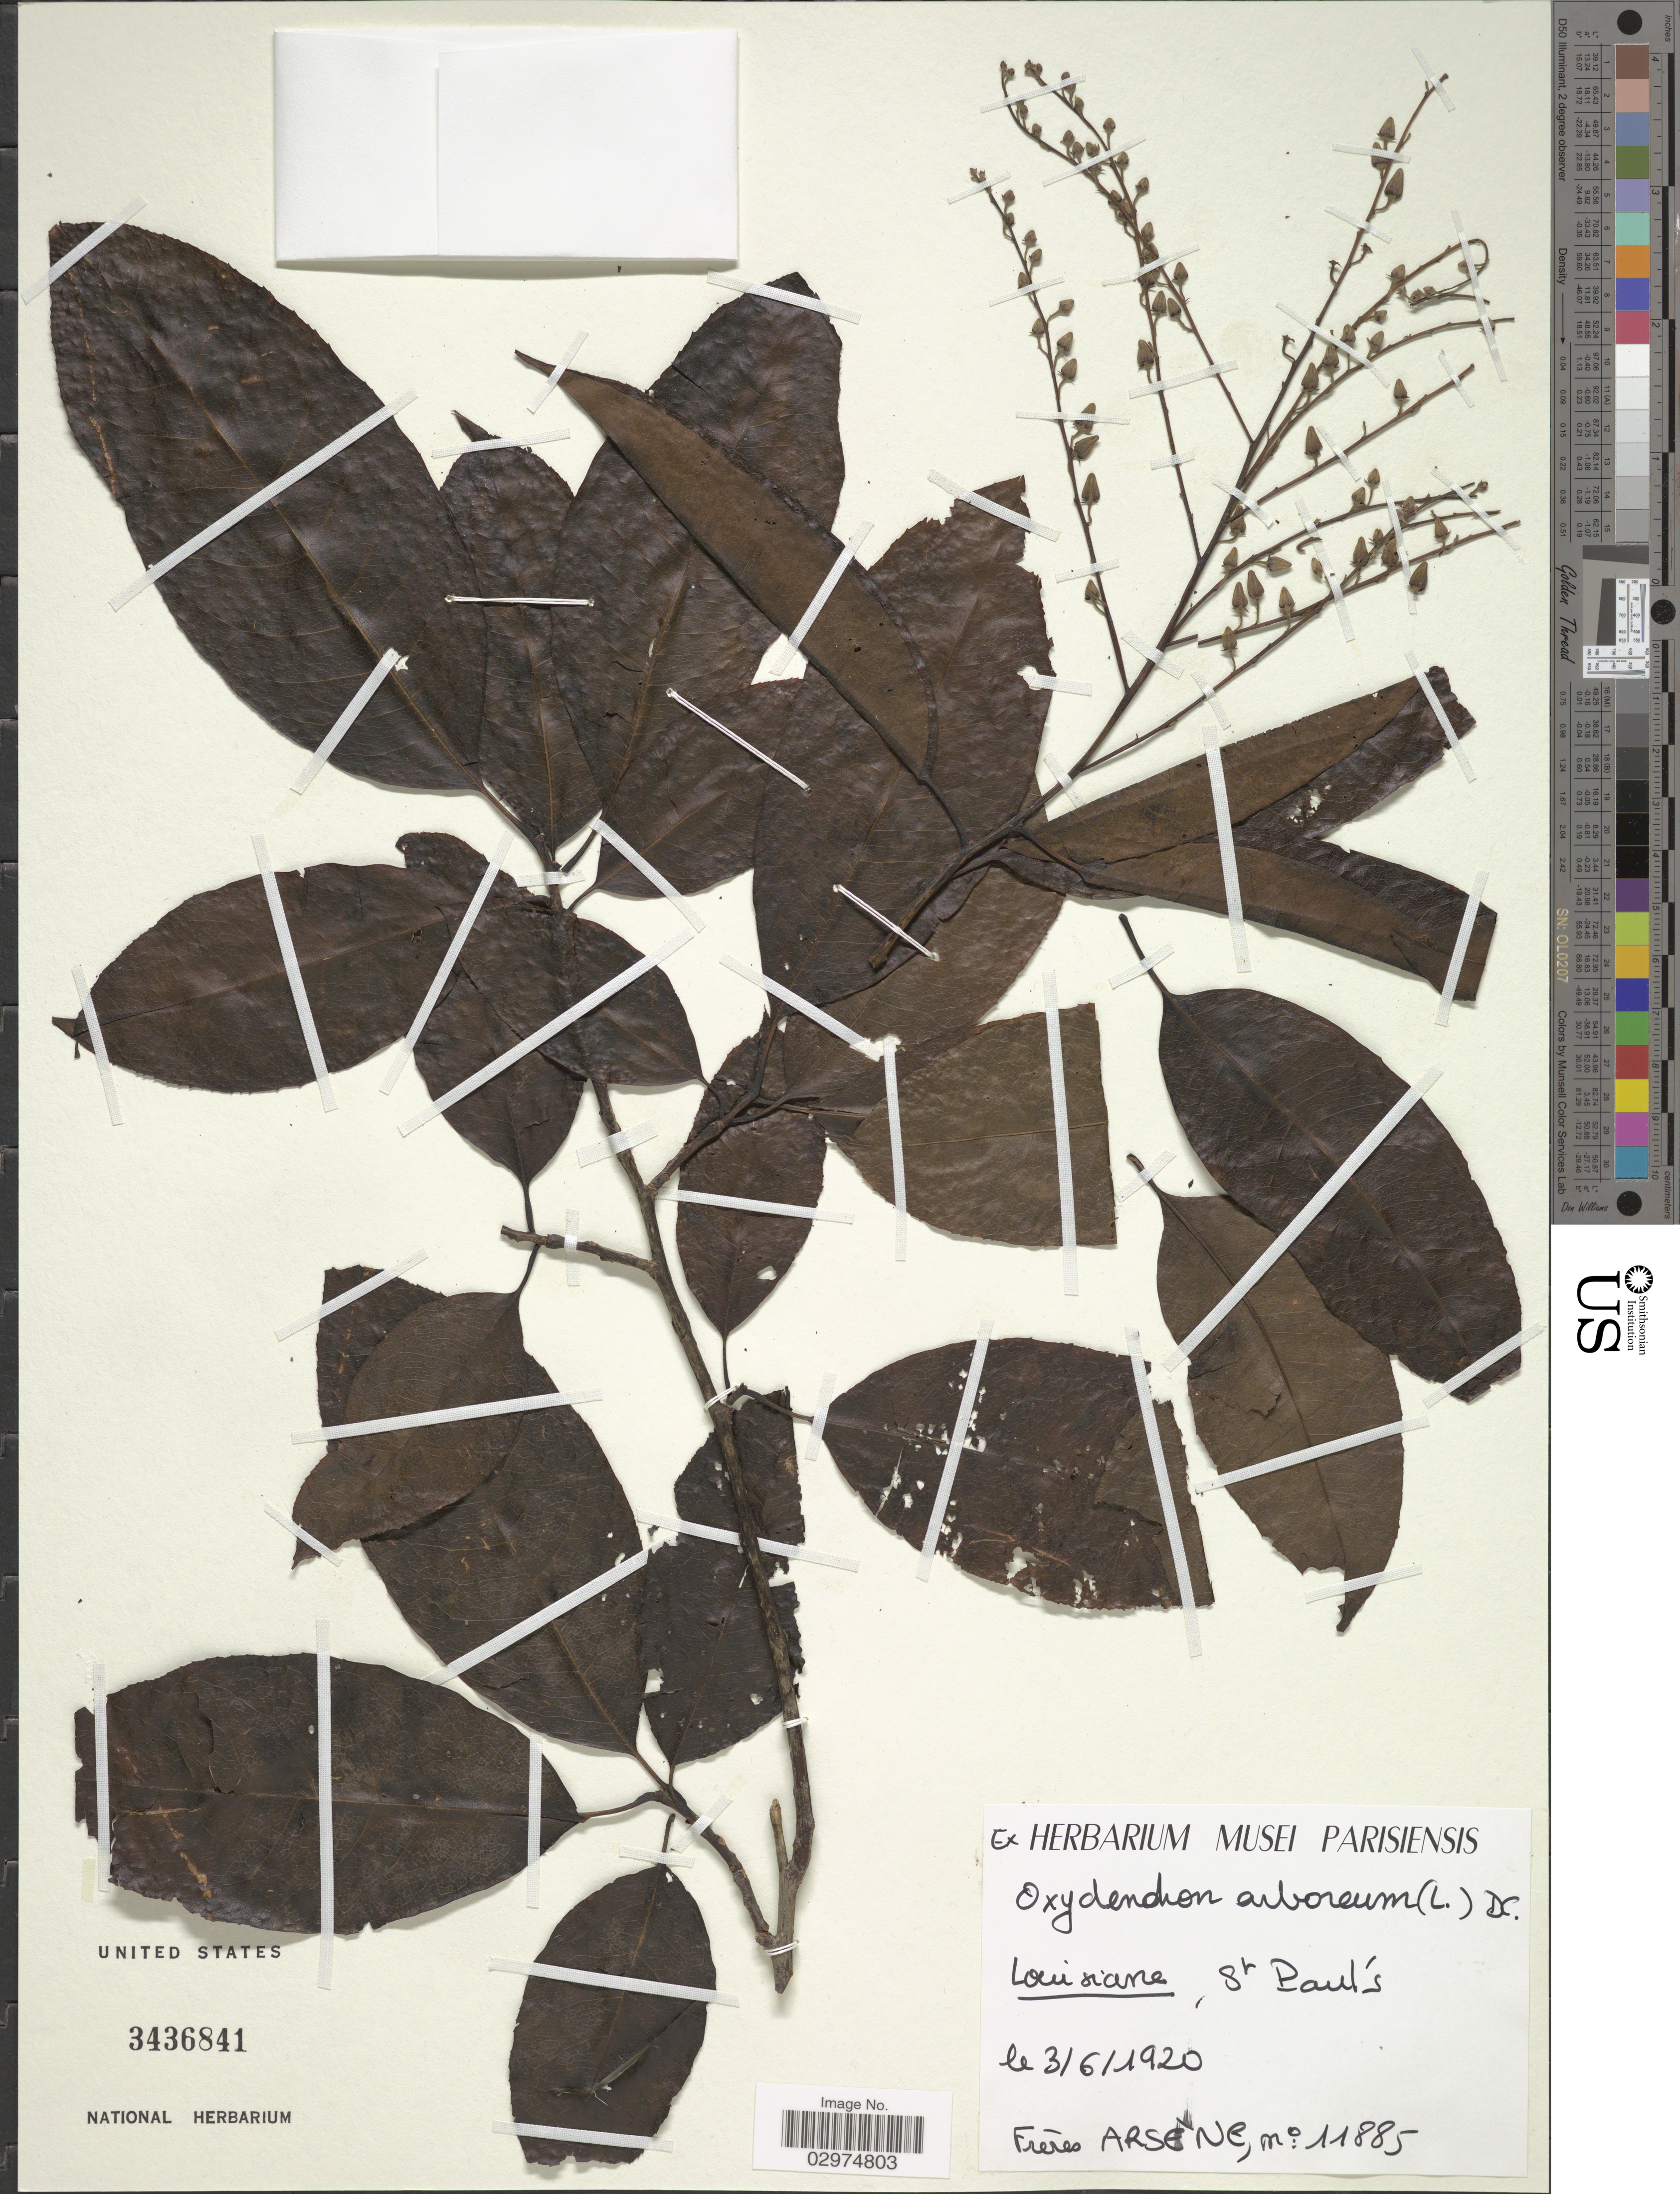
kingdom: Plantae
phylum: Tracheophyta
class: Magnoliopsida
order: Ericales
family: Ericaceae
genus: Oxydendrum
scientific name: Oxydendrum arboreum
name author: (L.) DC.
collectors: F. Arsène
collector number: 11885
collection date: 1920-03-06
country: United States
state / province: Louisiana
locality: St Paul's.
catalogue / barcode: US 3436841